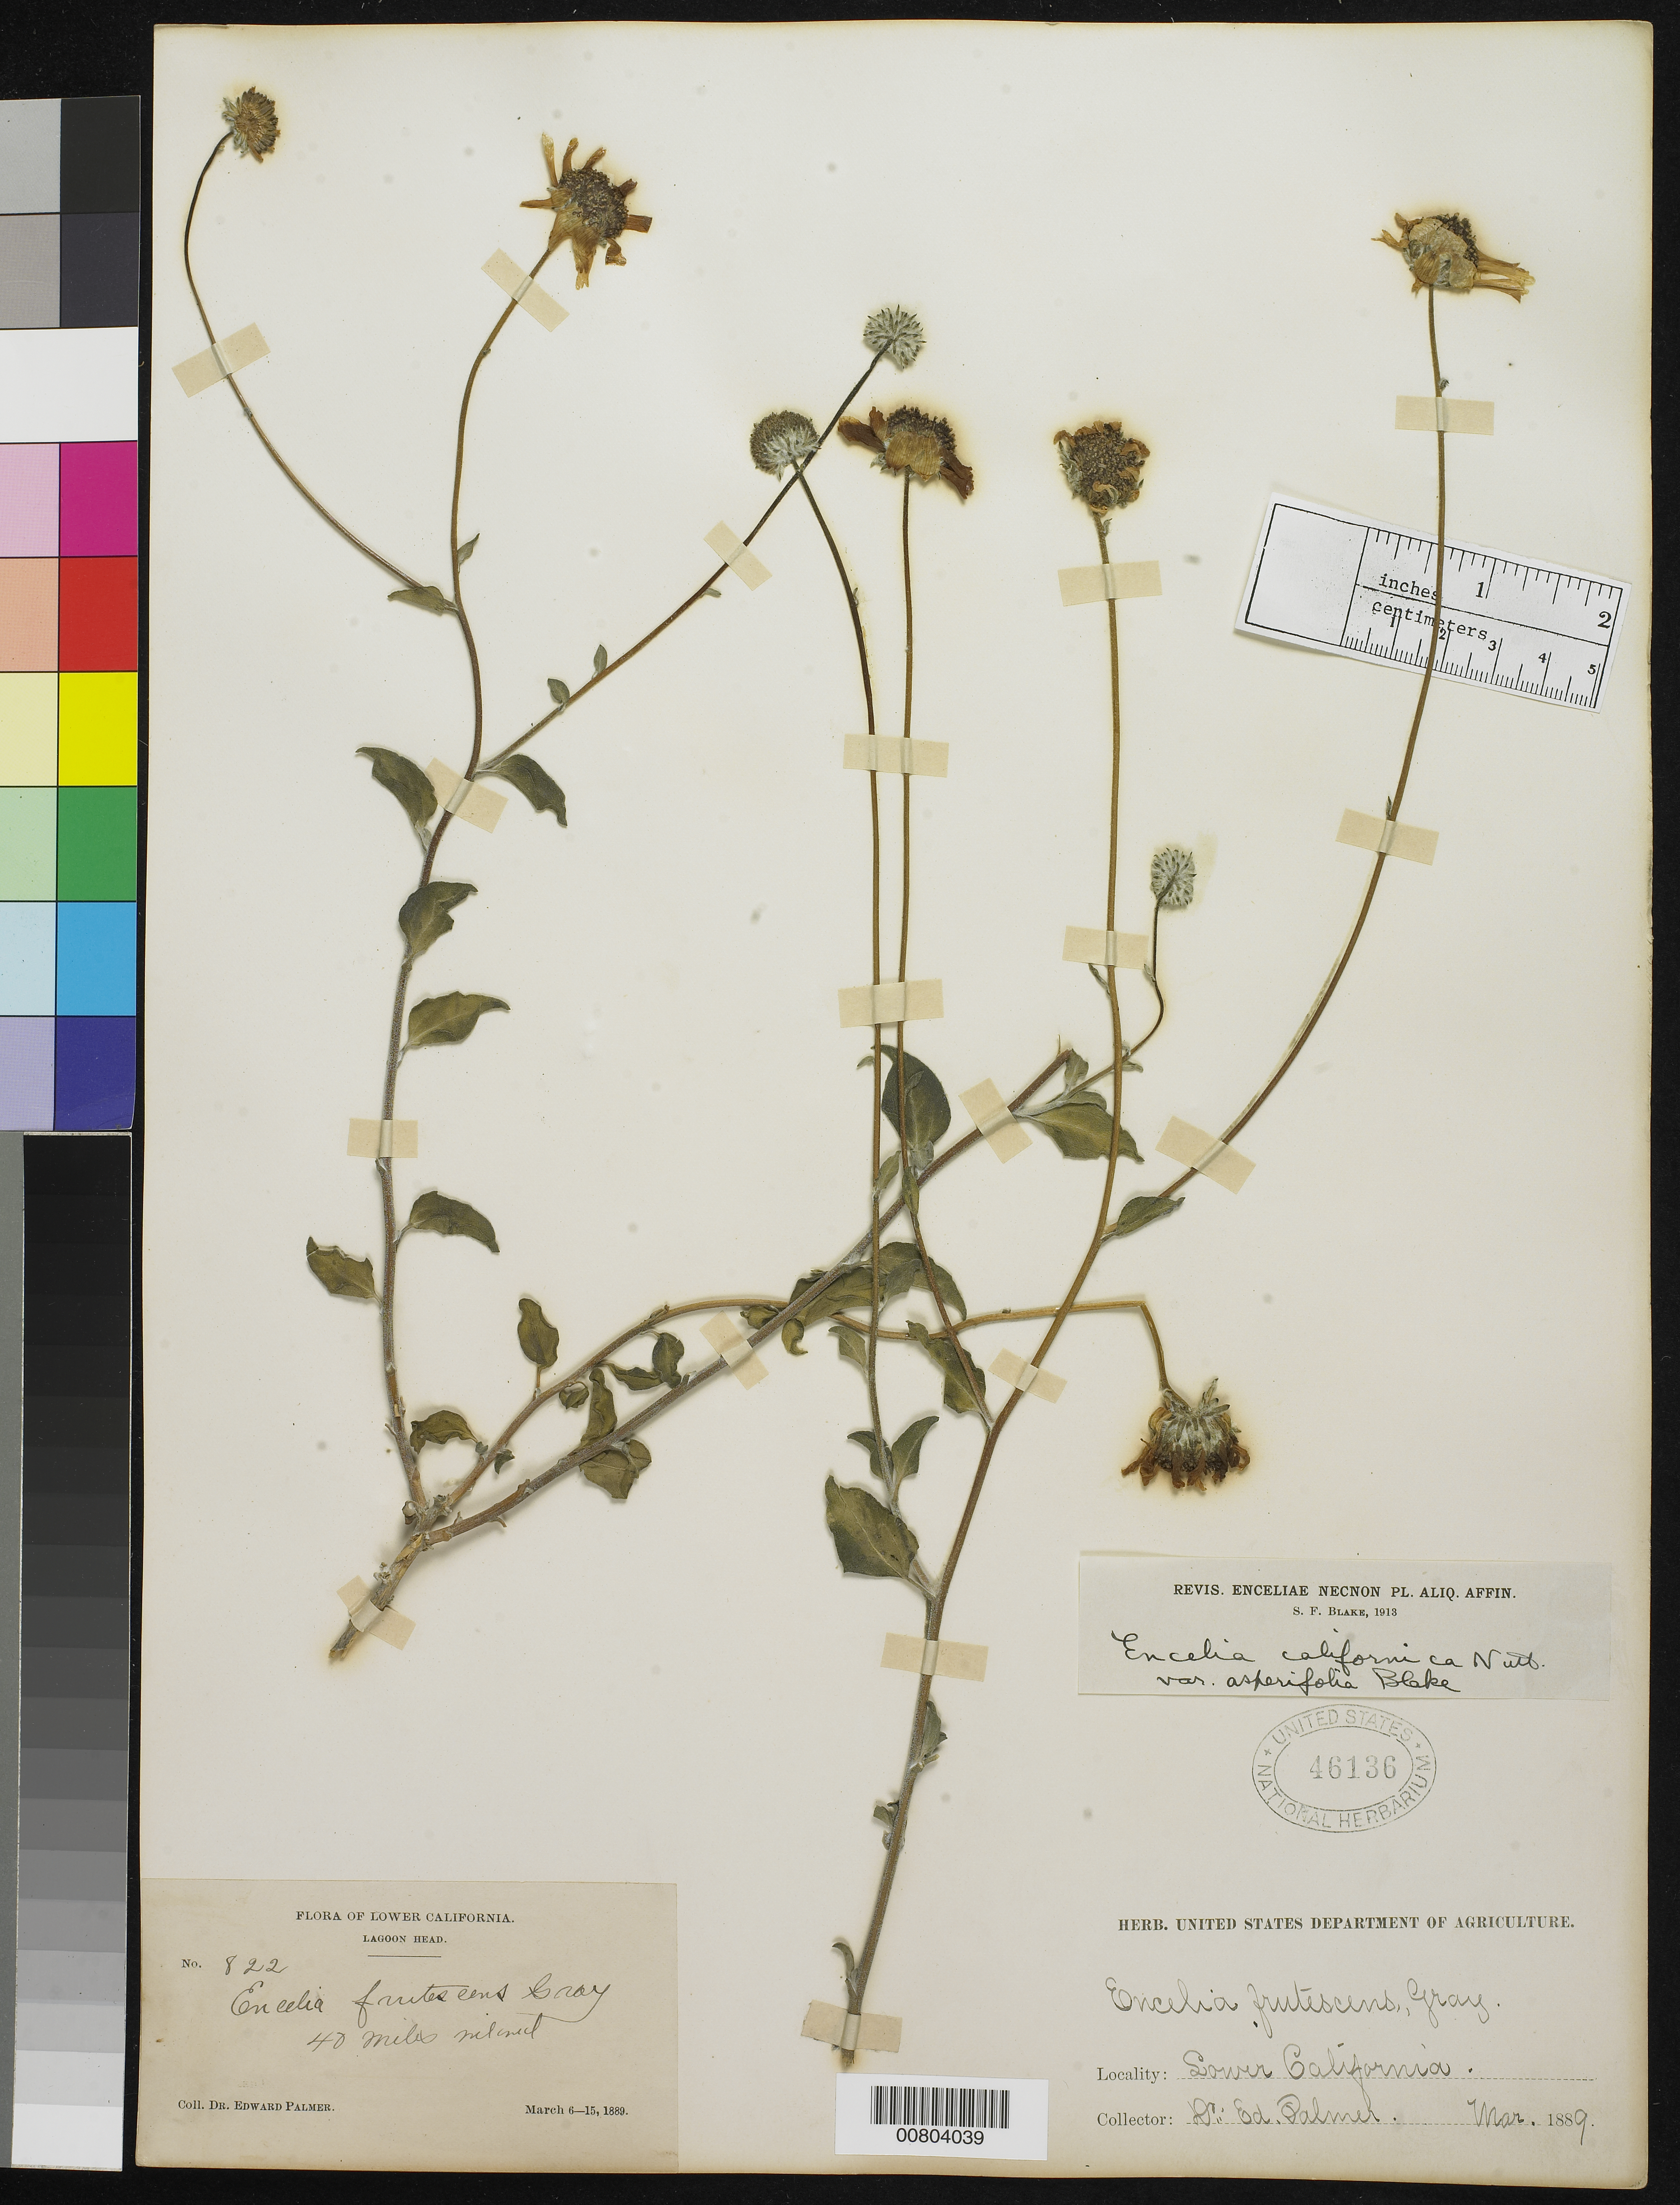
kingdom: Plantae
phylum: Tracheophyta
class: Magnoliopsida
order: Asterales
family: Asteraceae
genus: Encelia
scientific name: Encelia californica var. asperifolia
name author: S.F. Blake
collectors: E. Palmer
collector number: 822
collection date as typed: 06 Mar 1889 to 15 Mar 1889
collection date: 1889-03-06/1889-03-15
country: Mexico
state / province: Baja California Norte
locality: Lagoon Head, Baja California.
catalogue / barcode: US 46136